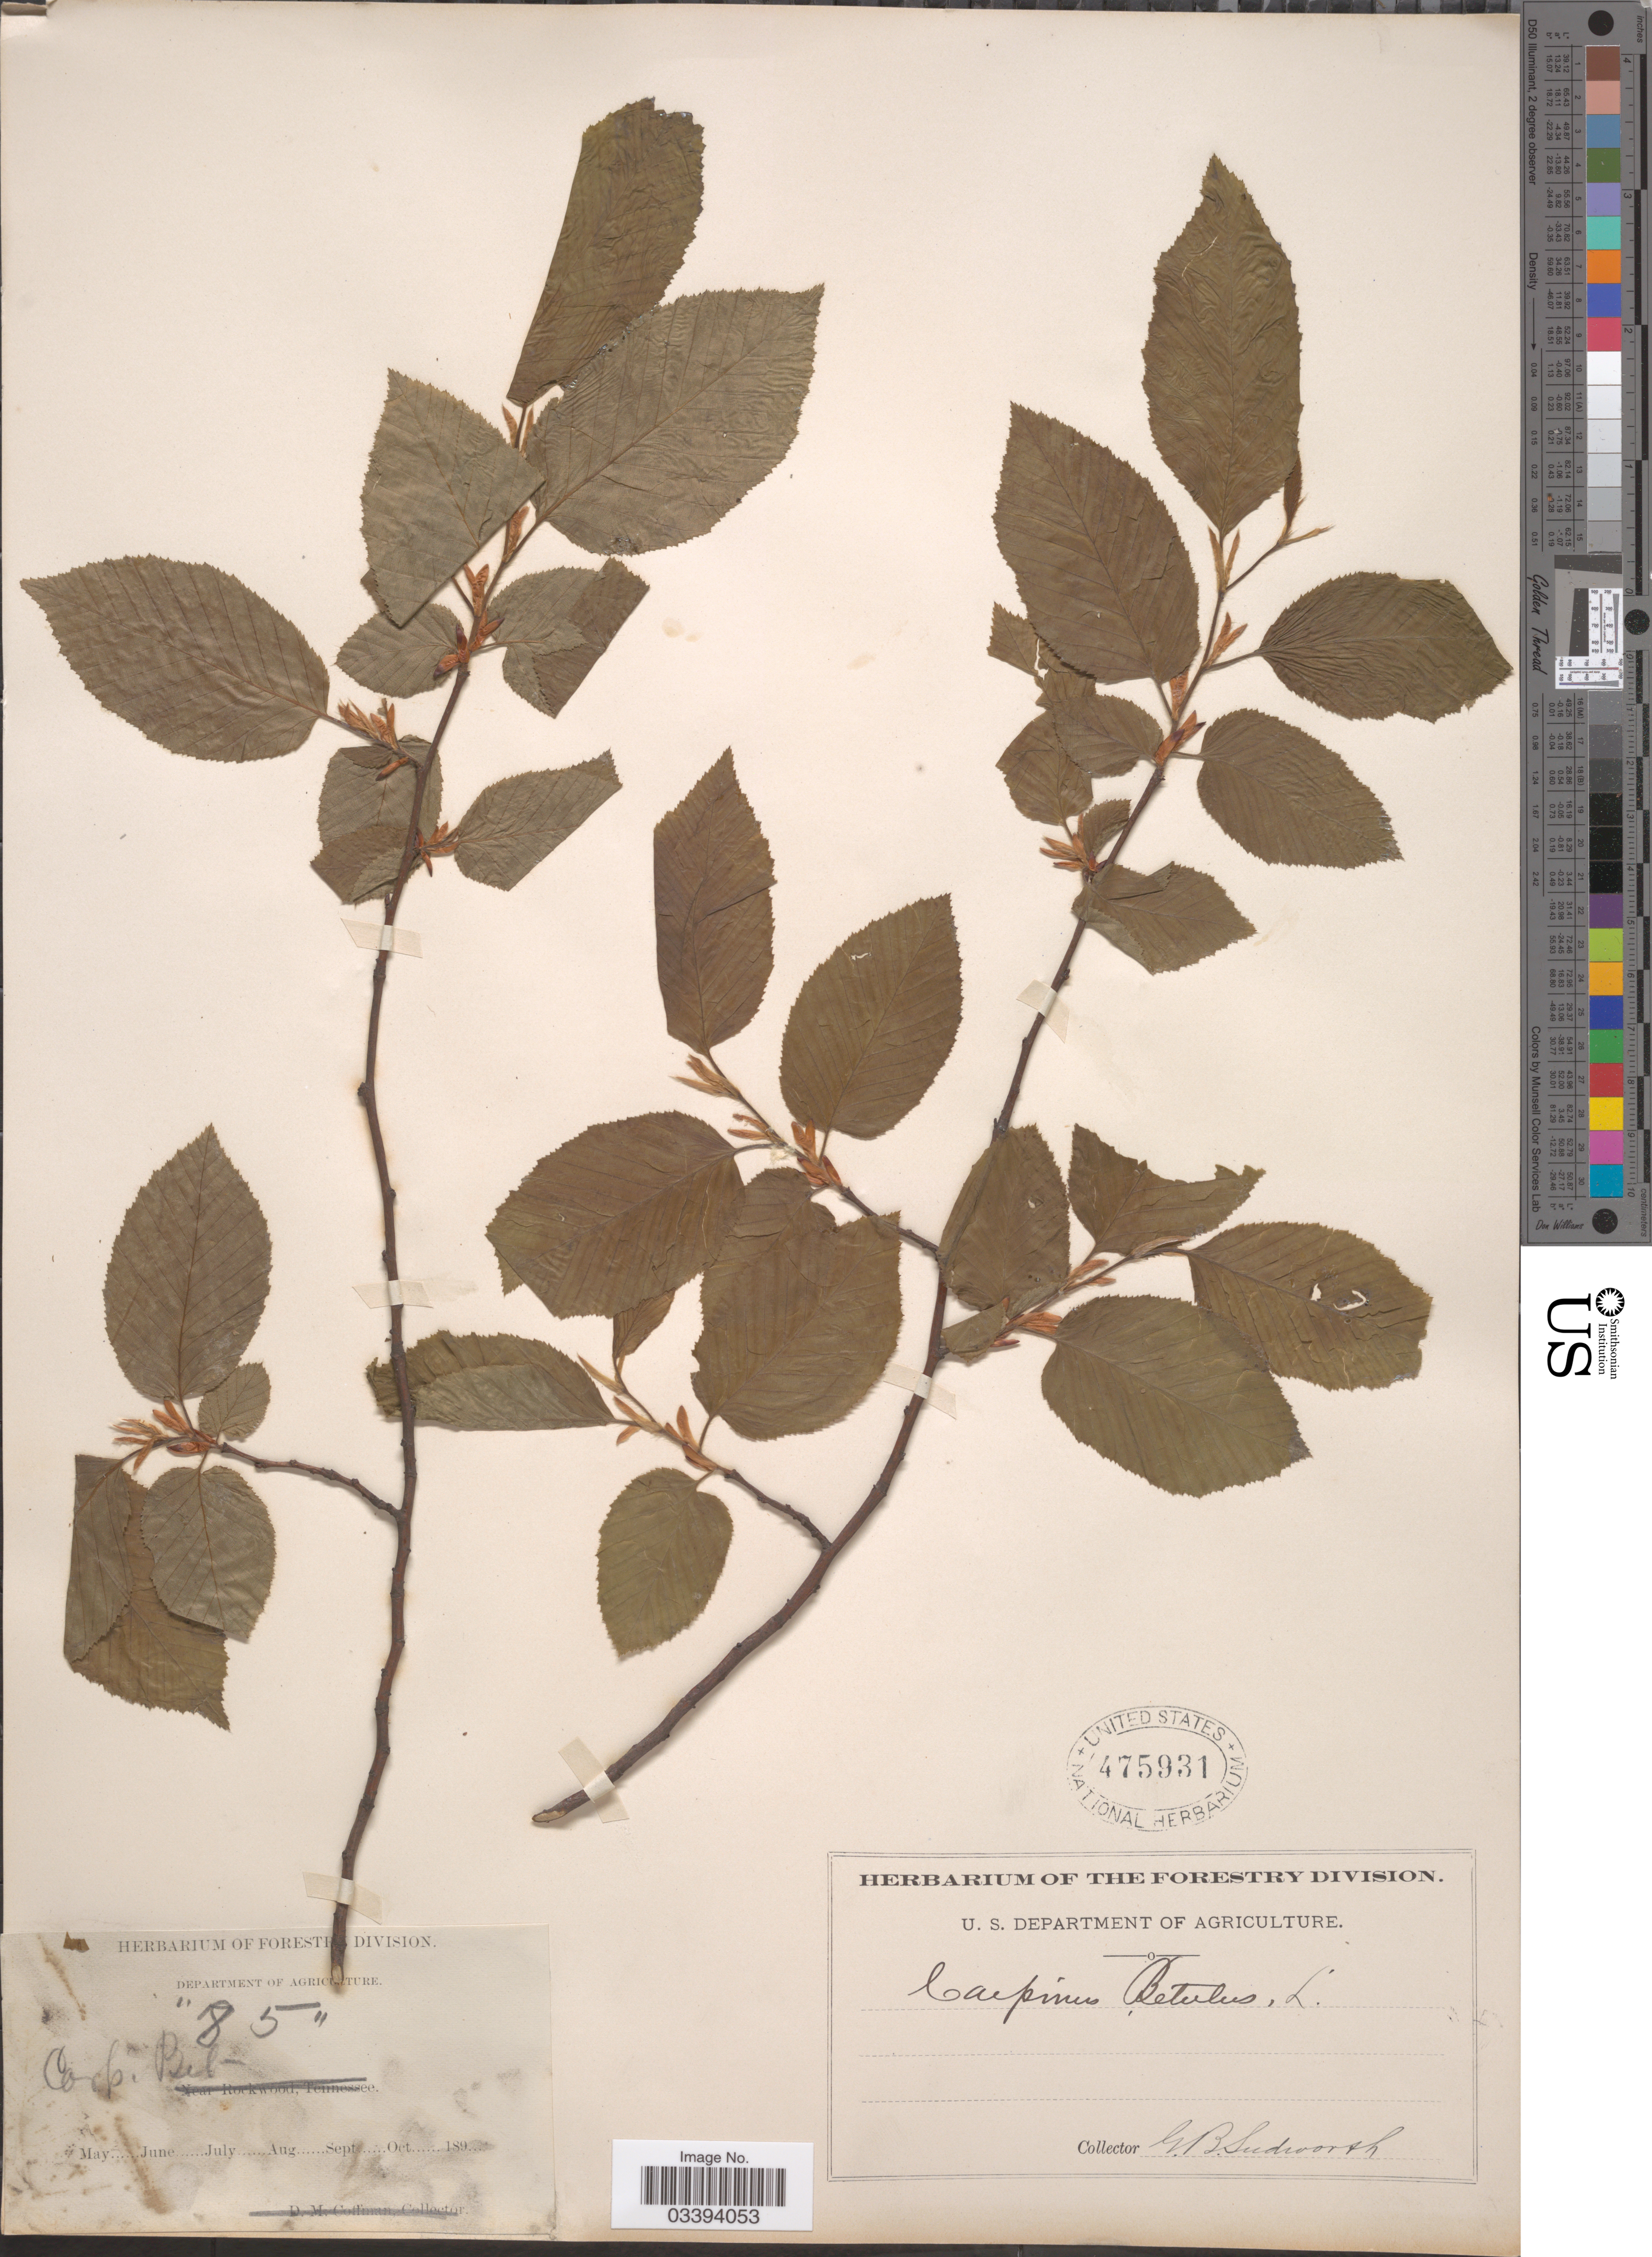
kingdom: Plantae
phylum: Tracheophyta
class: Magnoliopsida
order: Fagales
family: Betulaceae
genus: Carpinus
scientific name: Carpinus betulus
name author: L.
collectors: G. B. Sudworth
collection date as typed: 189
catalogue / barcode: US 475931